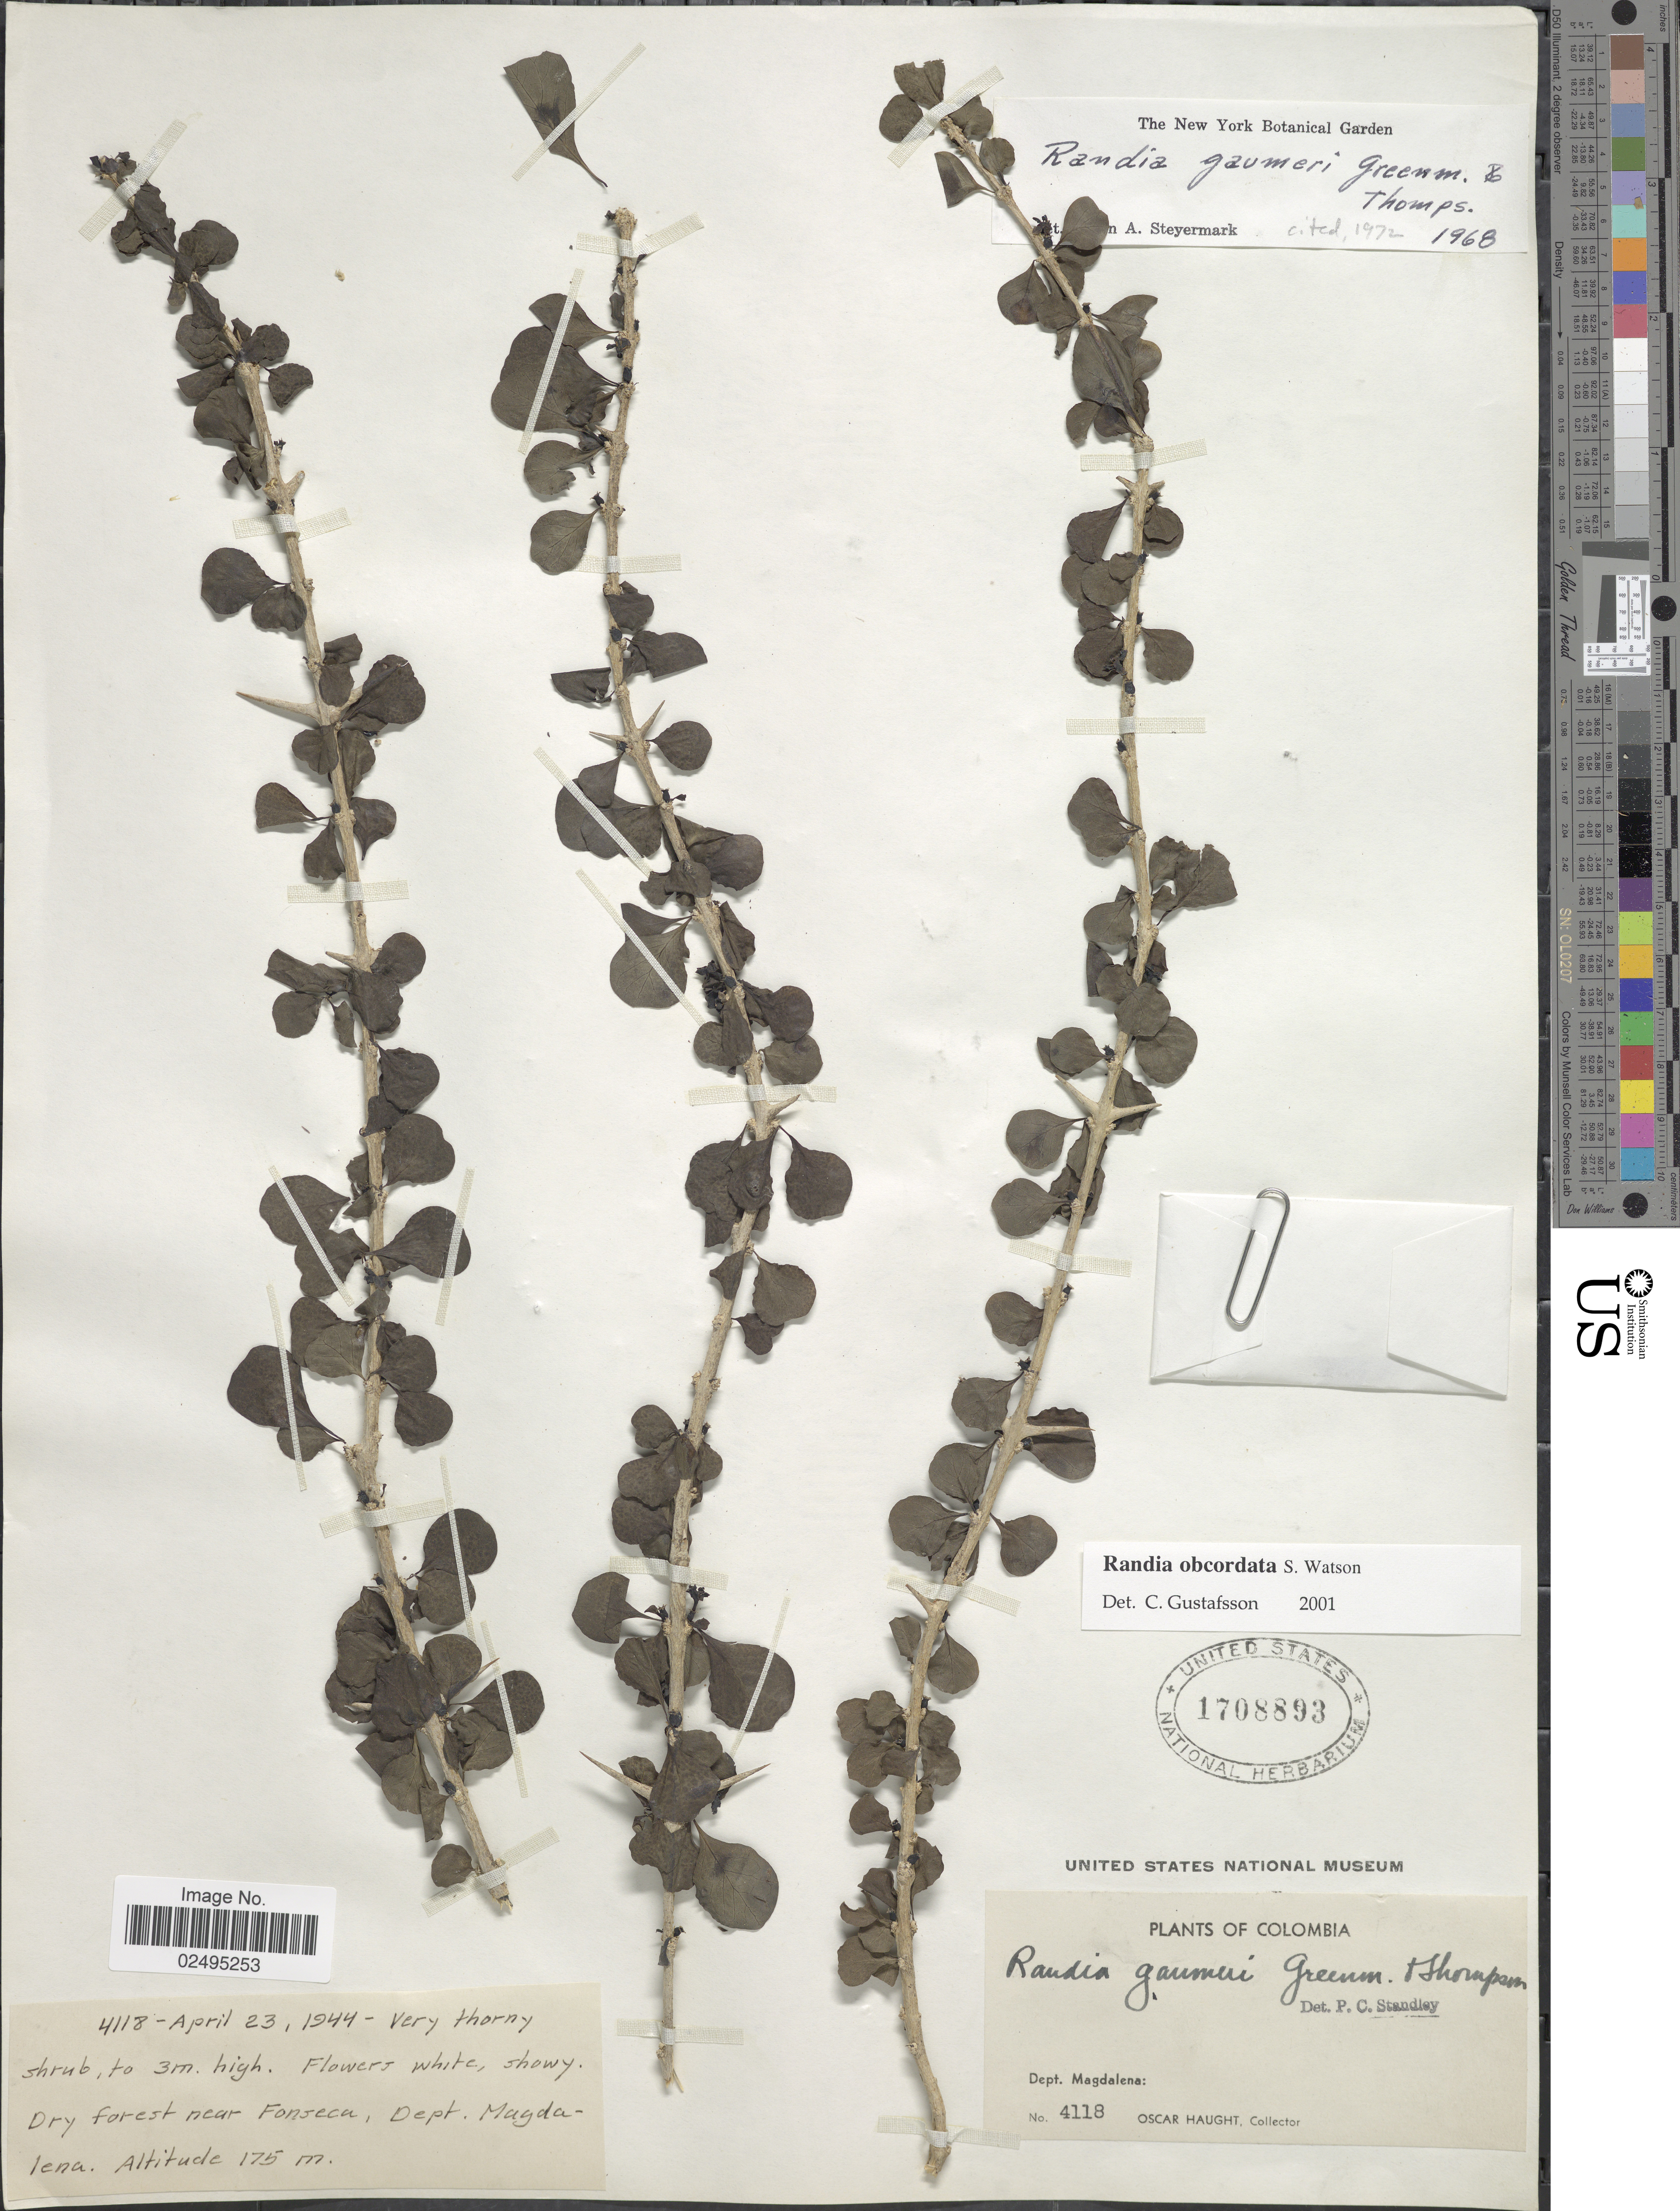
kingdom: Plantae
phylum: Tracheophyta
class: Magnoliopsida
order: Gentianales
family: Rubiaceae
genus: Randia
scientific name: Randia obcordata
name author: S. Watson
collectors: O. L. Haught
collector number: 4118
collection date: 1944-04-23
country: Colombia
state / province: Magdalena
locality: Dept. Magdalena, Dry forest near Fonseca, Dept. Magdalena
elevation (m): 175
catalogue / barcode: US 1708893